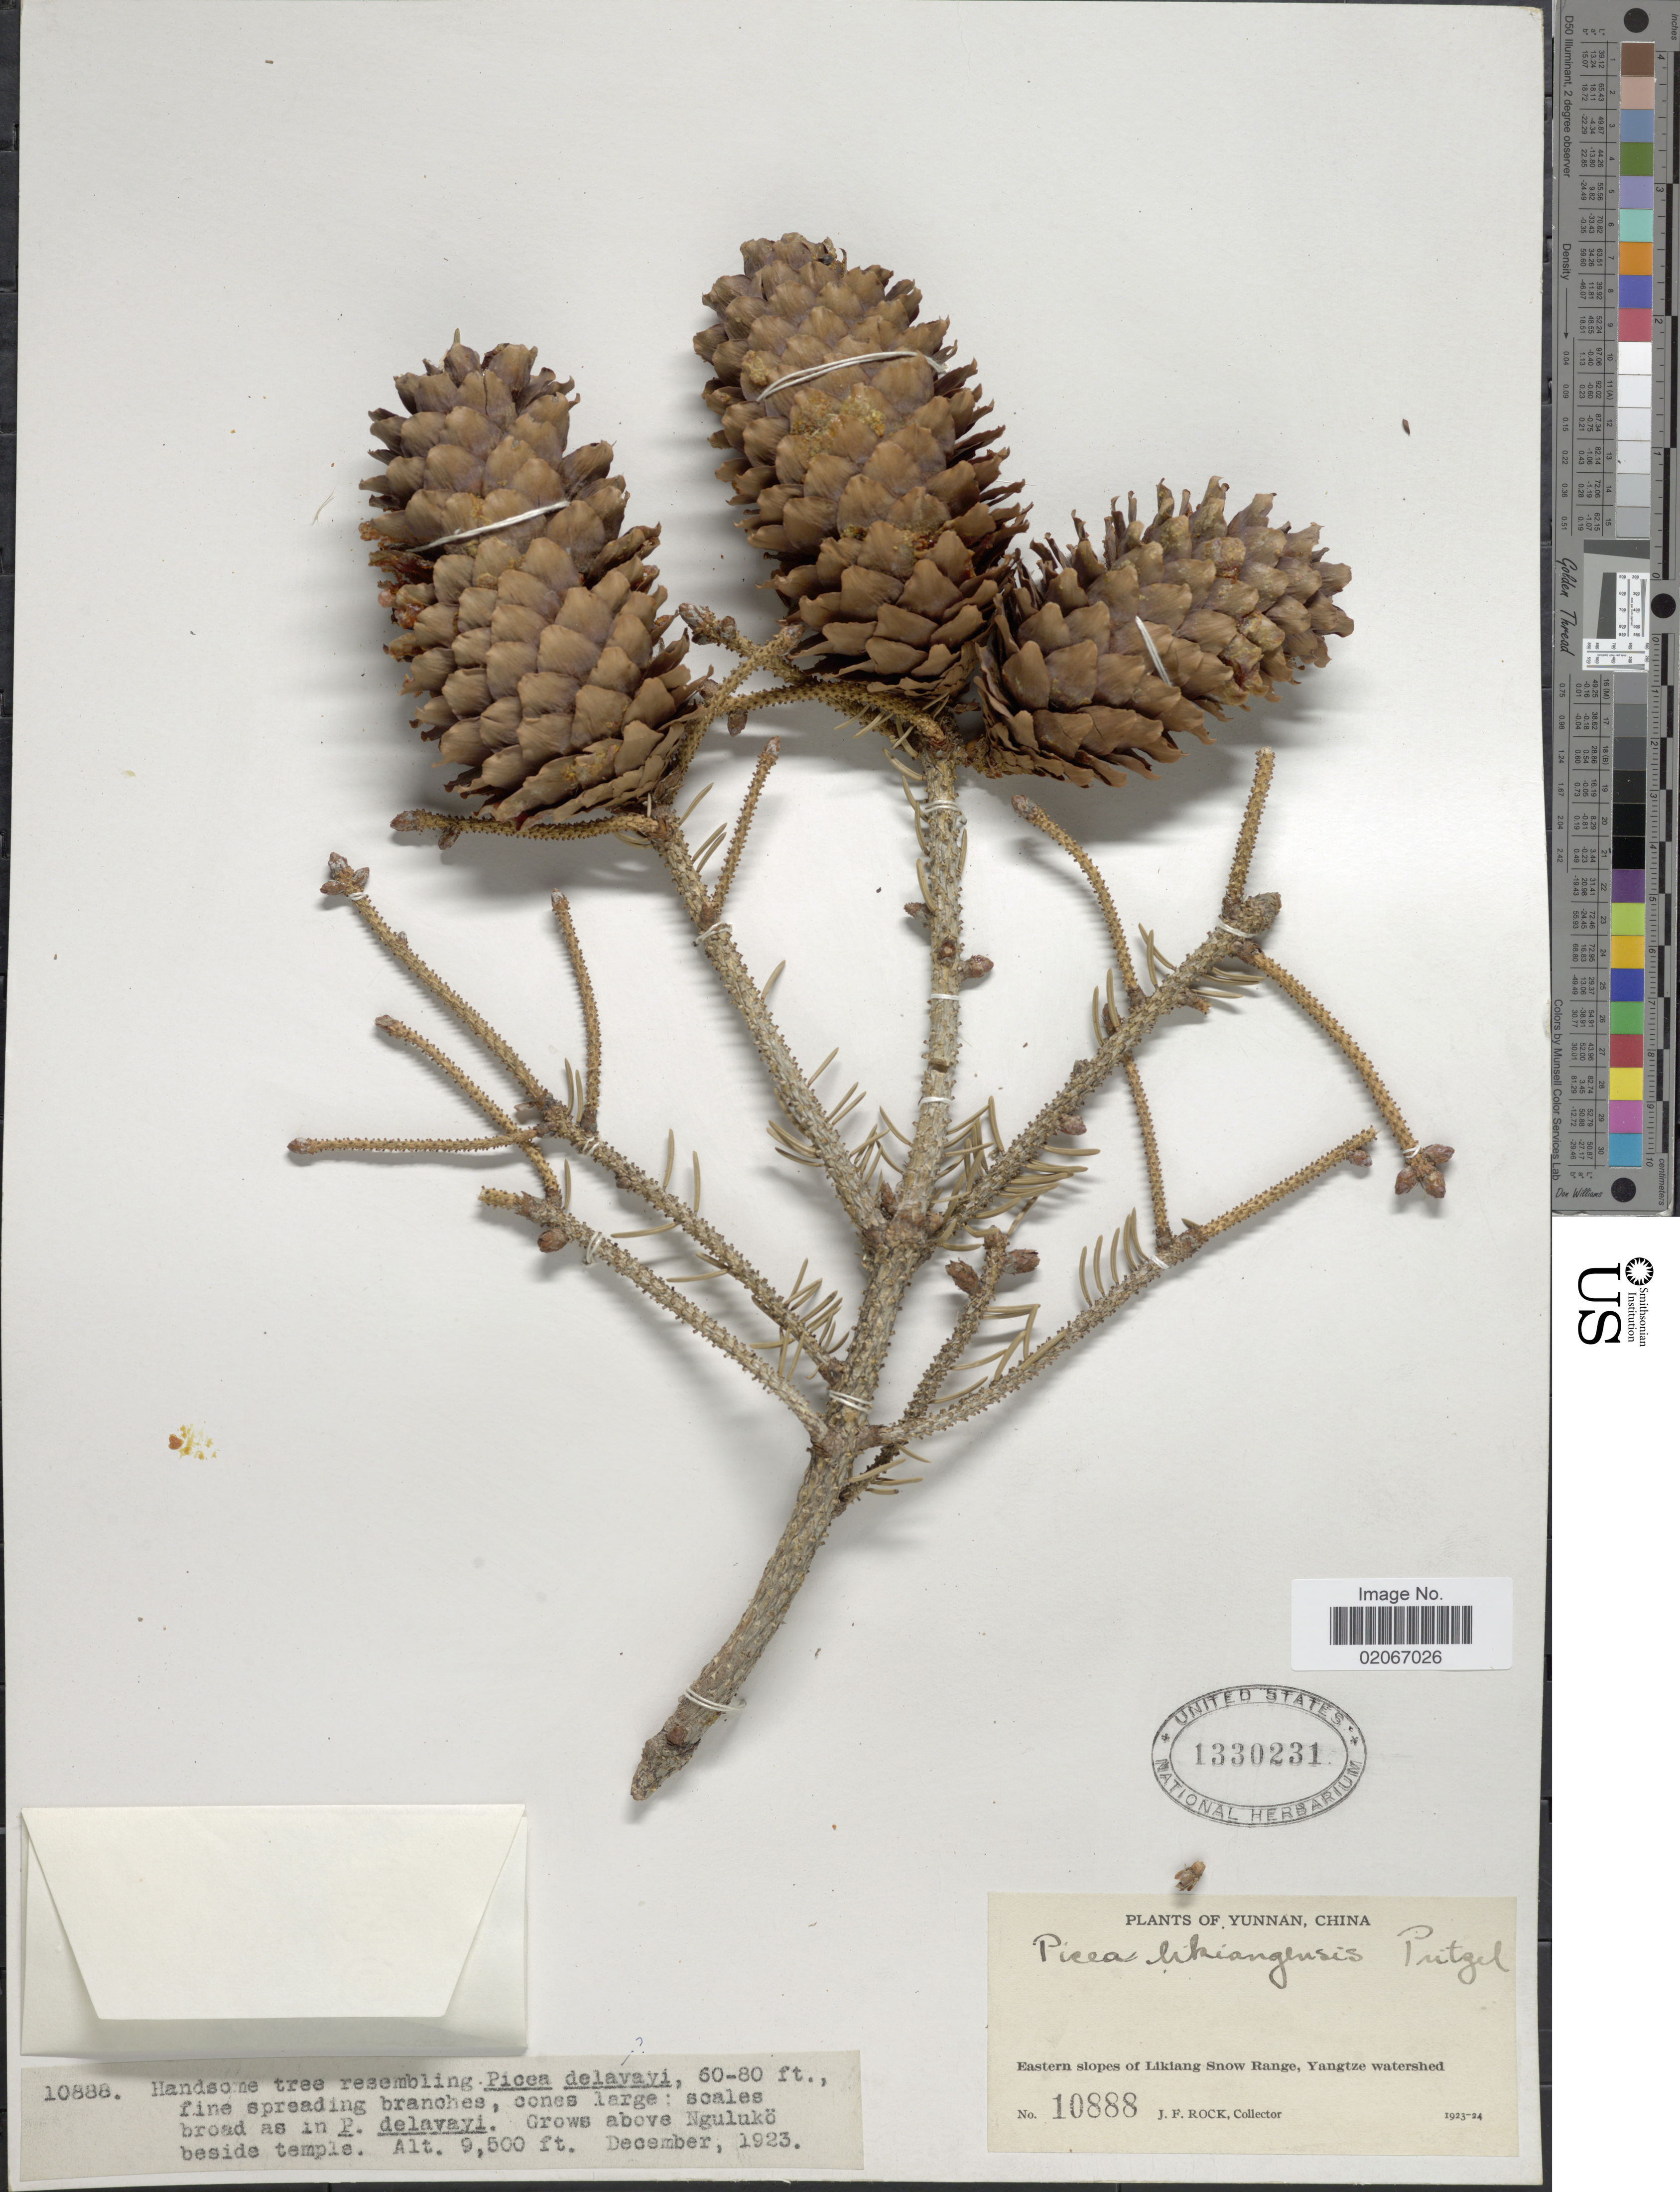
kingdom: Plantae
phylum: Tracheophyta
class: Pinopsida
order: Pinales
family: Pinaceae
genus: Picea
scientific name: Picea likiangensis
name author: (Franch.) E. Pritz.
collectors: J. Rock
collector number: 10888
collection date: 1923-12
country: China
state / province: Yunnan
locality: Above Nguluko beside temple. Eastern slopes of Likiang Snow Range, Yangtze watershed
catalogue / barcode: US 1330231